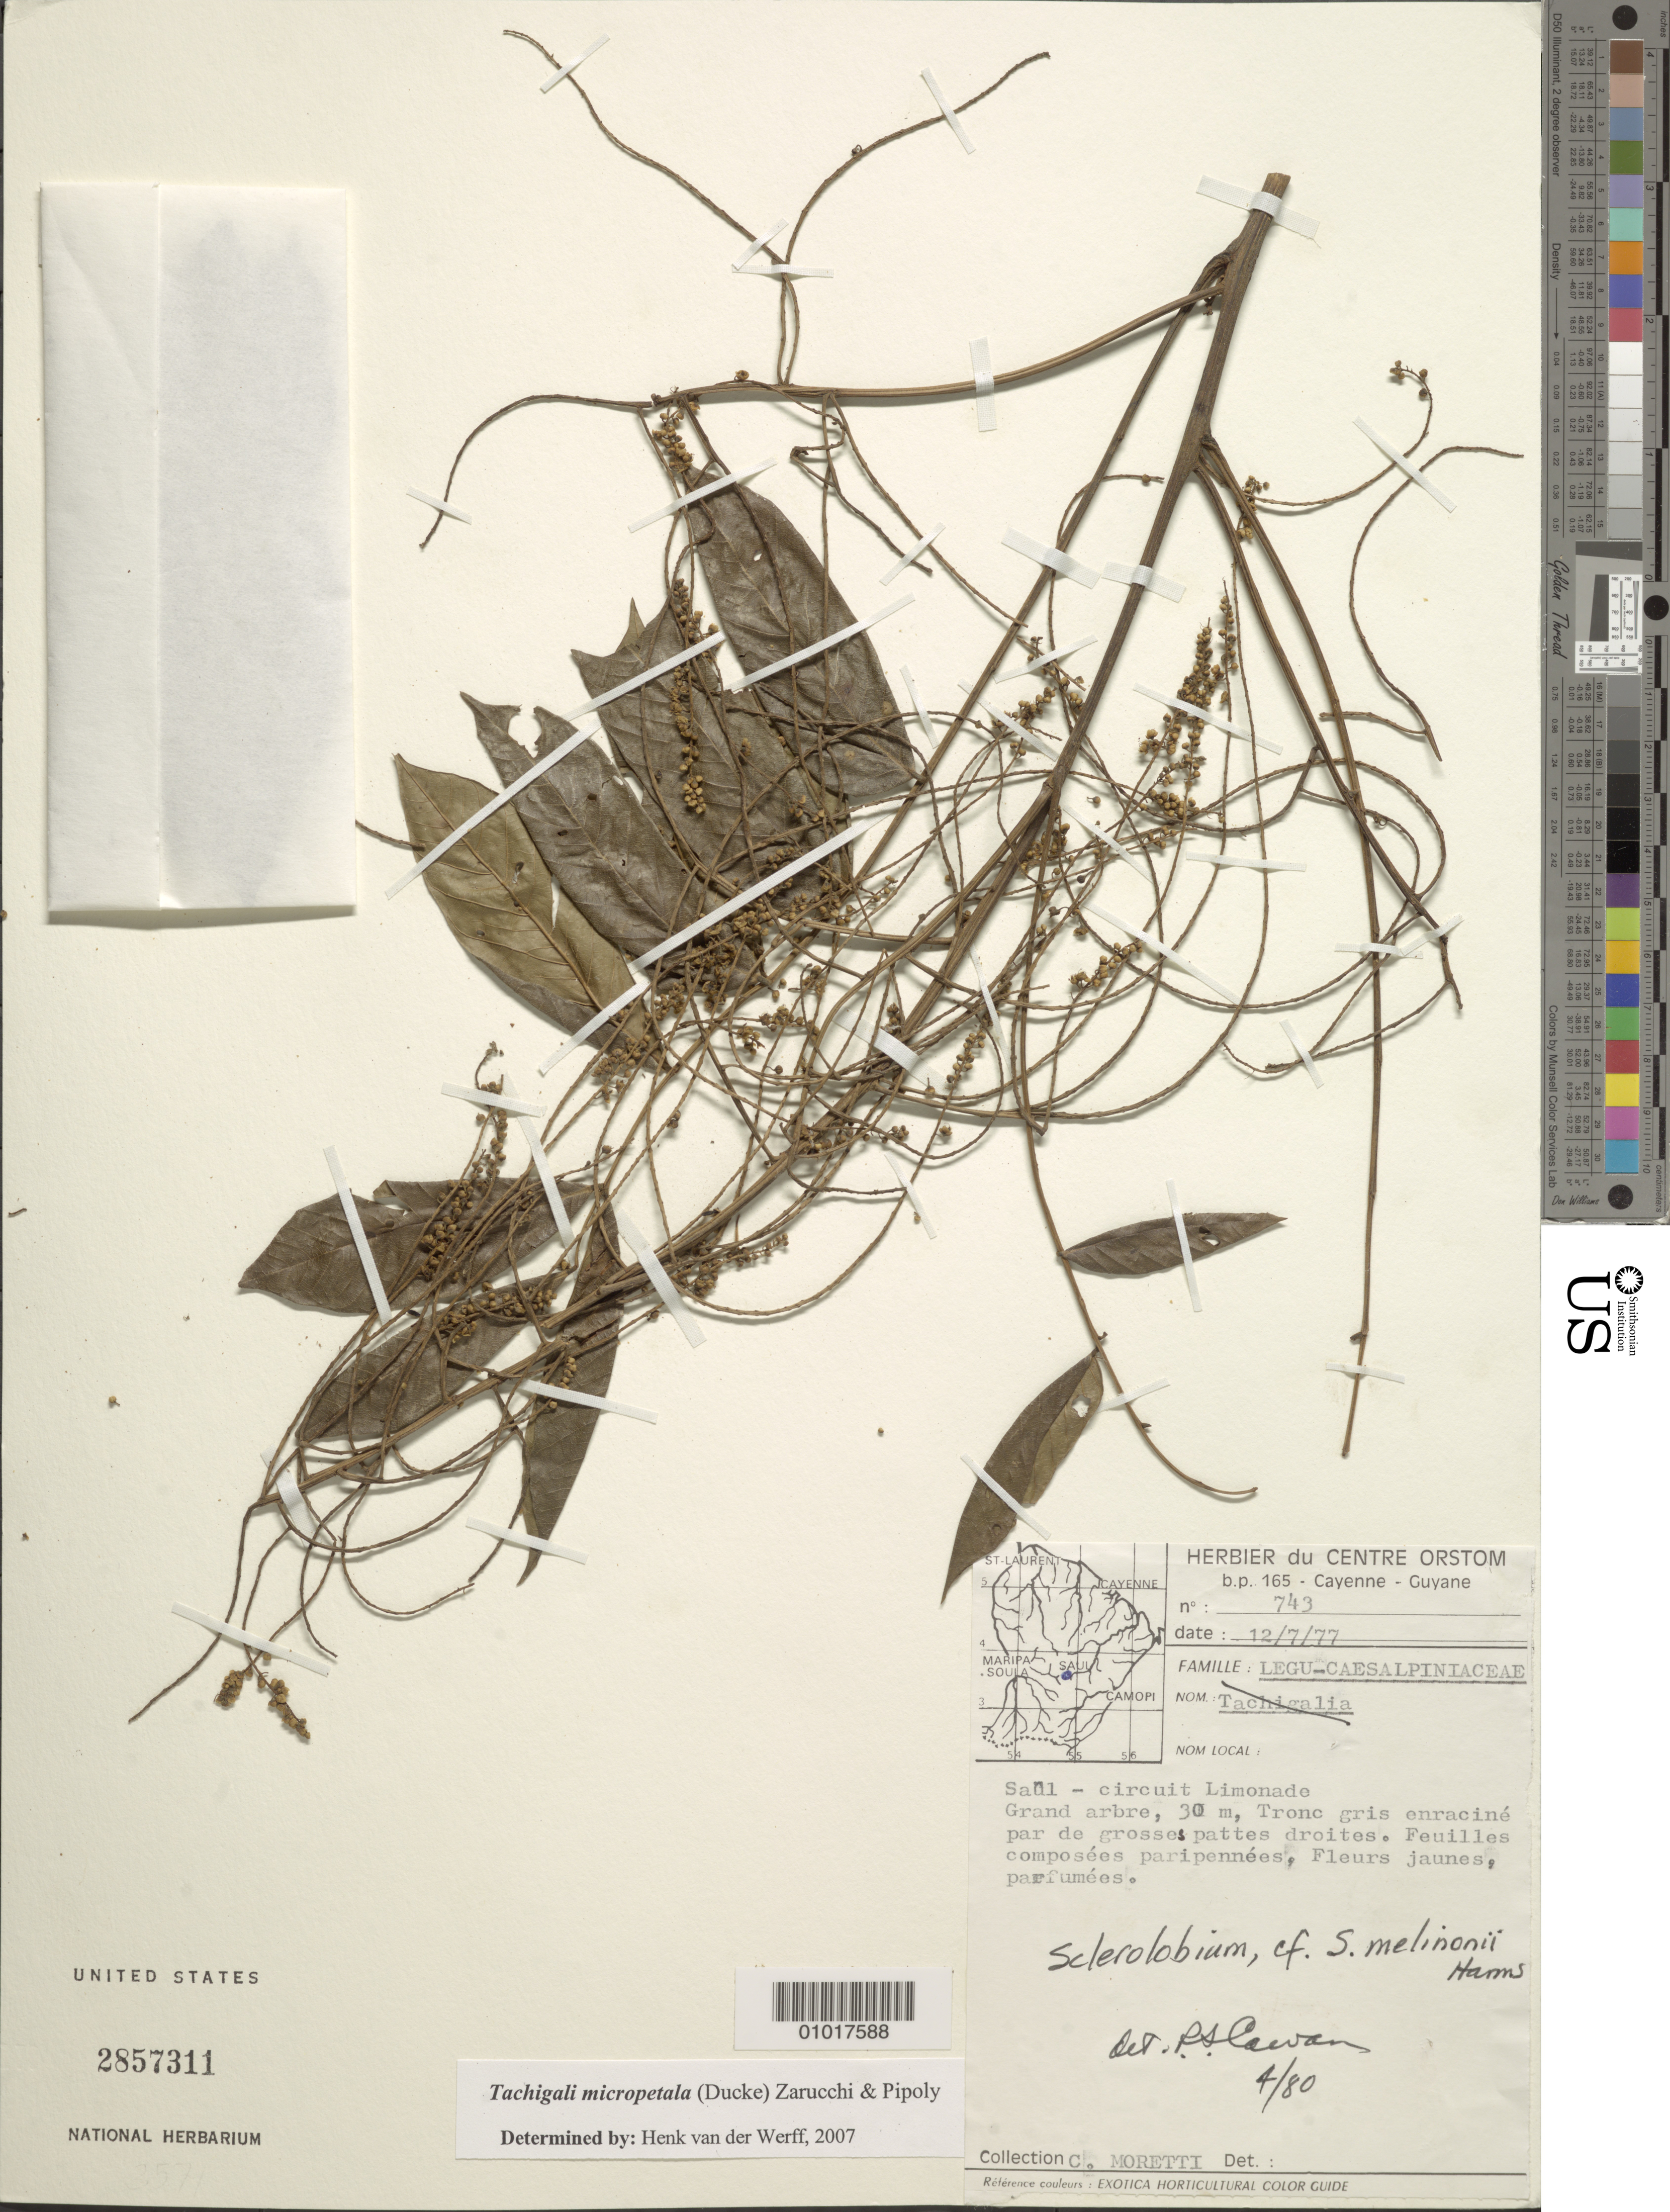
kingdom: Plantae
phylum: Tracheophyta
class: Magnoliopsida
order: Fabales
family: Fabaceae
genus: Tachigali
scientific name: Tachigali micropetala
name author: (Ducke) Zarucchi & Pipoly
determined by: van der Werff, H., (MO), Missouri Botanical Garden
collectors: C. Moretti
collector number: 743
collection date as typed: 12-Jul-77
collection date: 1977-07-12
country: French Guiana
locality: Saül, circuit Limonade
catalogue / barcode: US 2857311